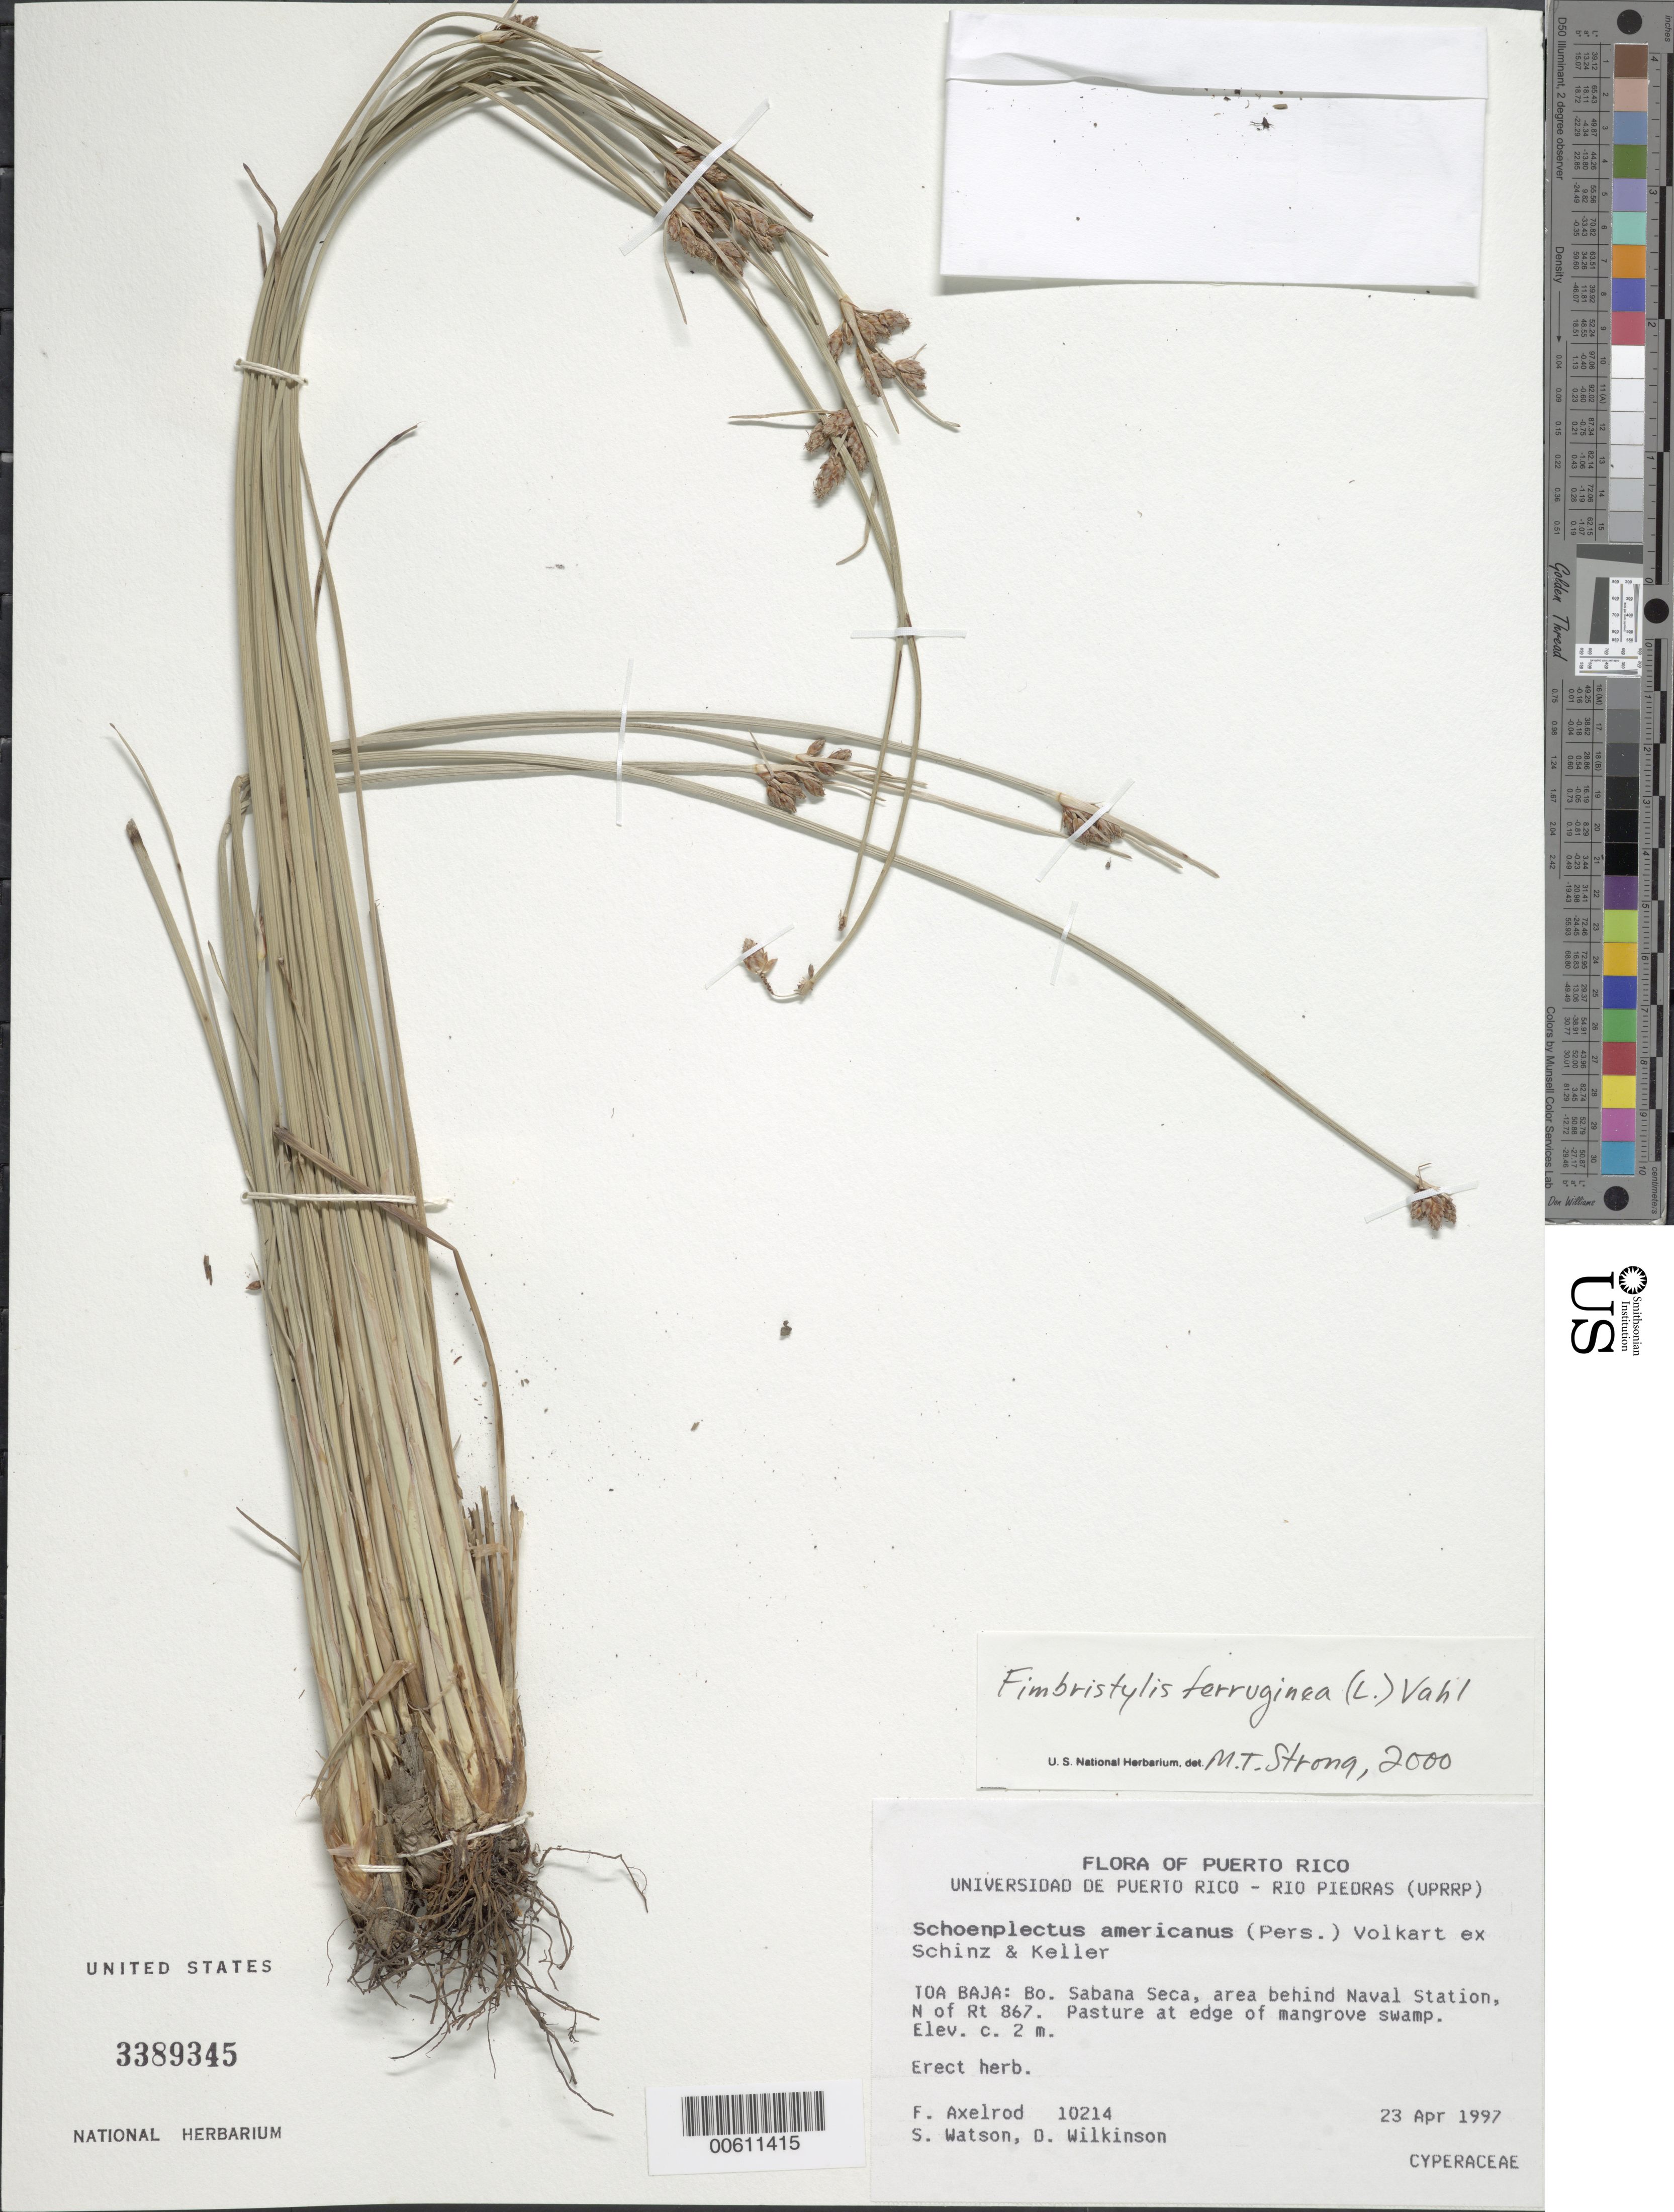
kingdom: Plantae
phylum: Tracheophyta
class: Liliopsida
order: Poales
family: Cyperaceae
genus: Fimbristylis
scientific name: Fimbristylis ferruginea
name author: (L.) Vahl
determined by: Strong, M. T., (US), Smithsonian Institution - National Museum of Natural History (UNITED STATES)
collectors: F. S. Axelrod, S. Watson & O. Wilkinson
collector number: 10214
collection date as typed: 23 Apr 1997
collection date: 1997-04-23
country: Puerto Rico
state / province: Toa Baja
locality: Toa Baja: Bo. Sabana Seca, area behind Naval Station, N of Rt. 867.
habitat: Pasture at edge of mangrove swamp.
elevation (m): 2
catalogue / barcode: US 3389345